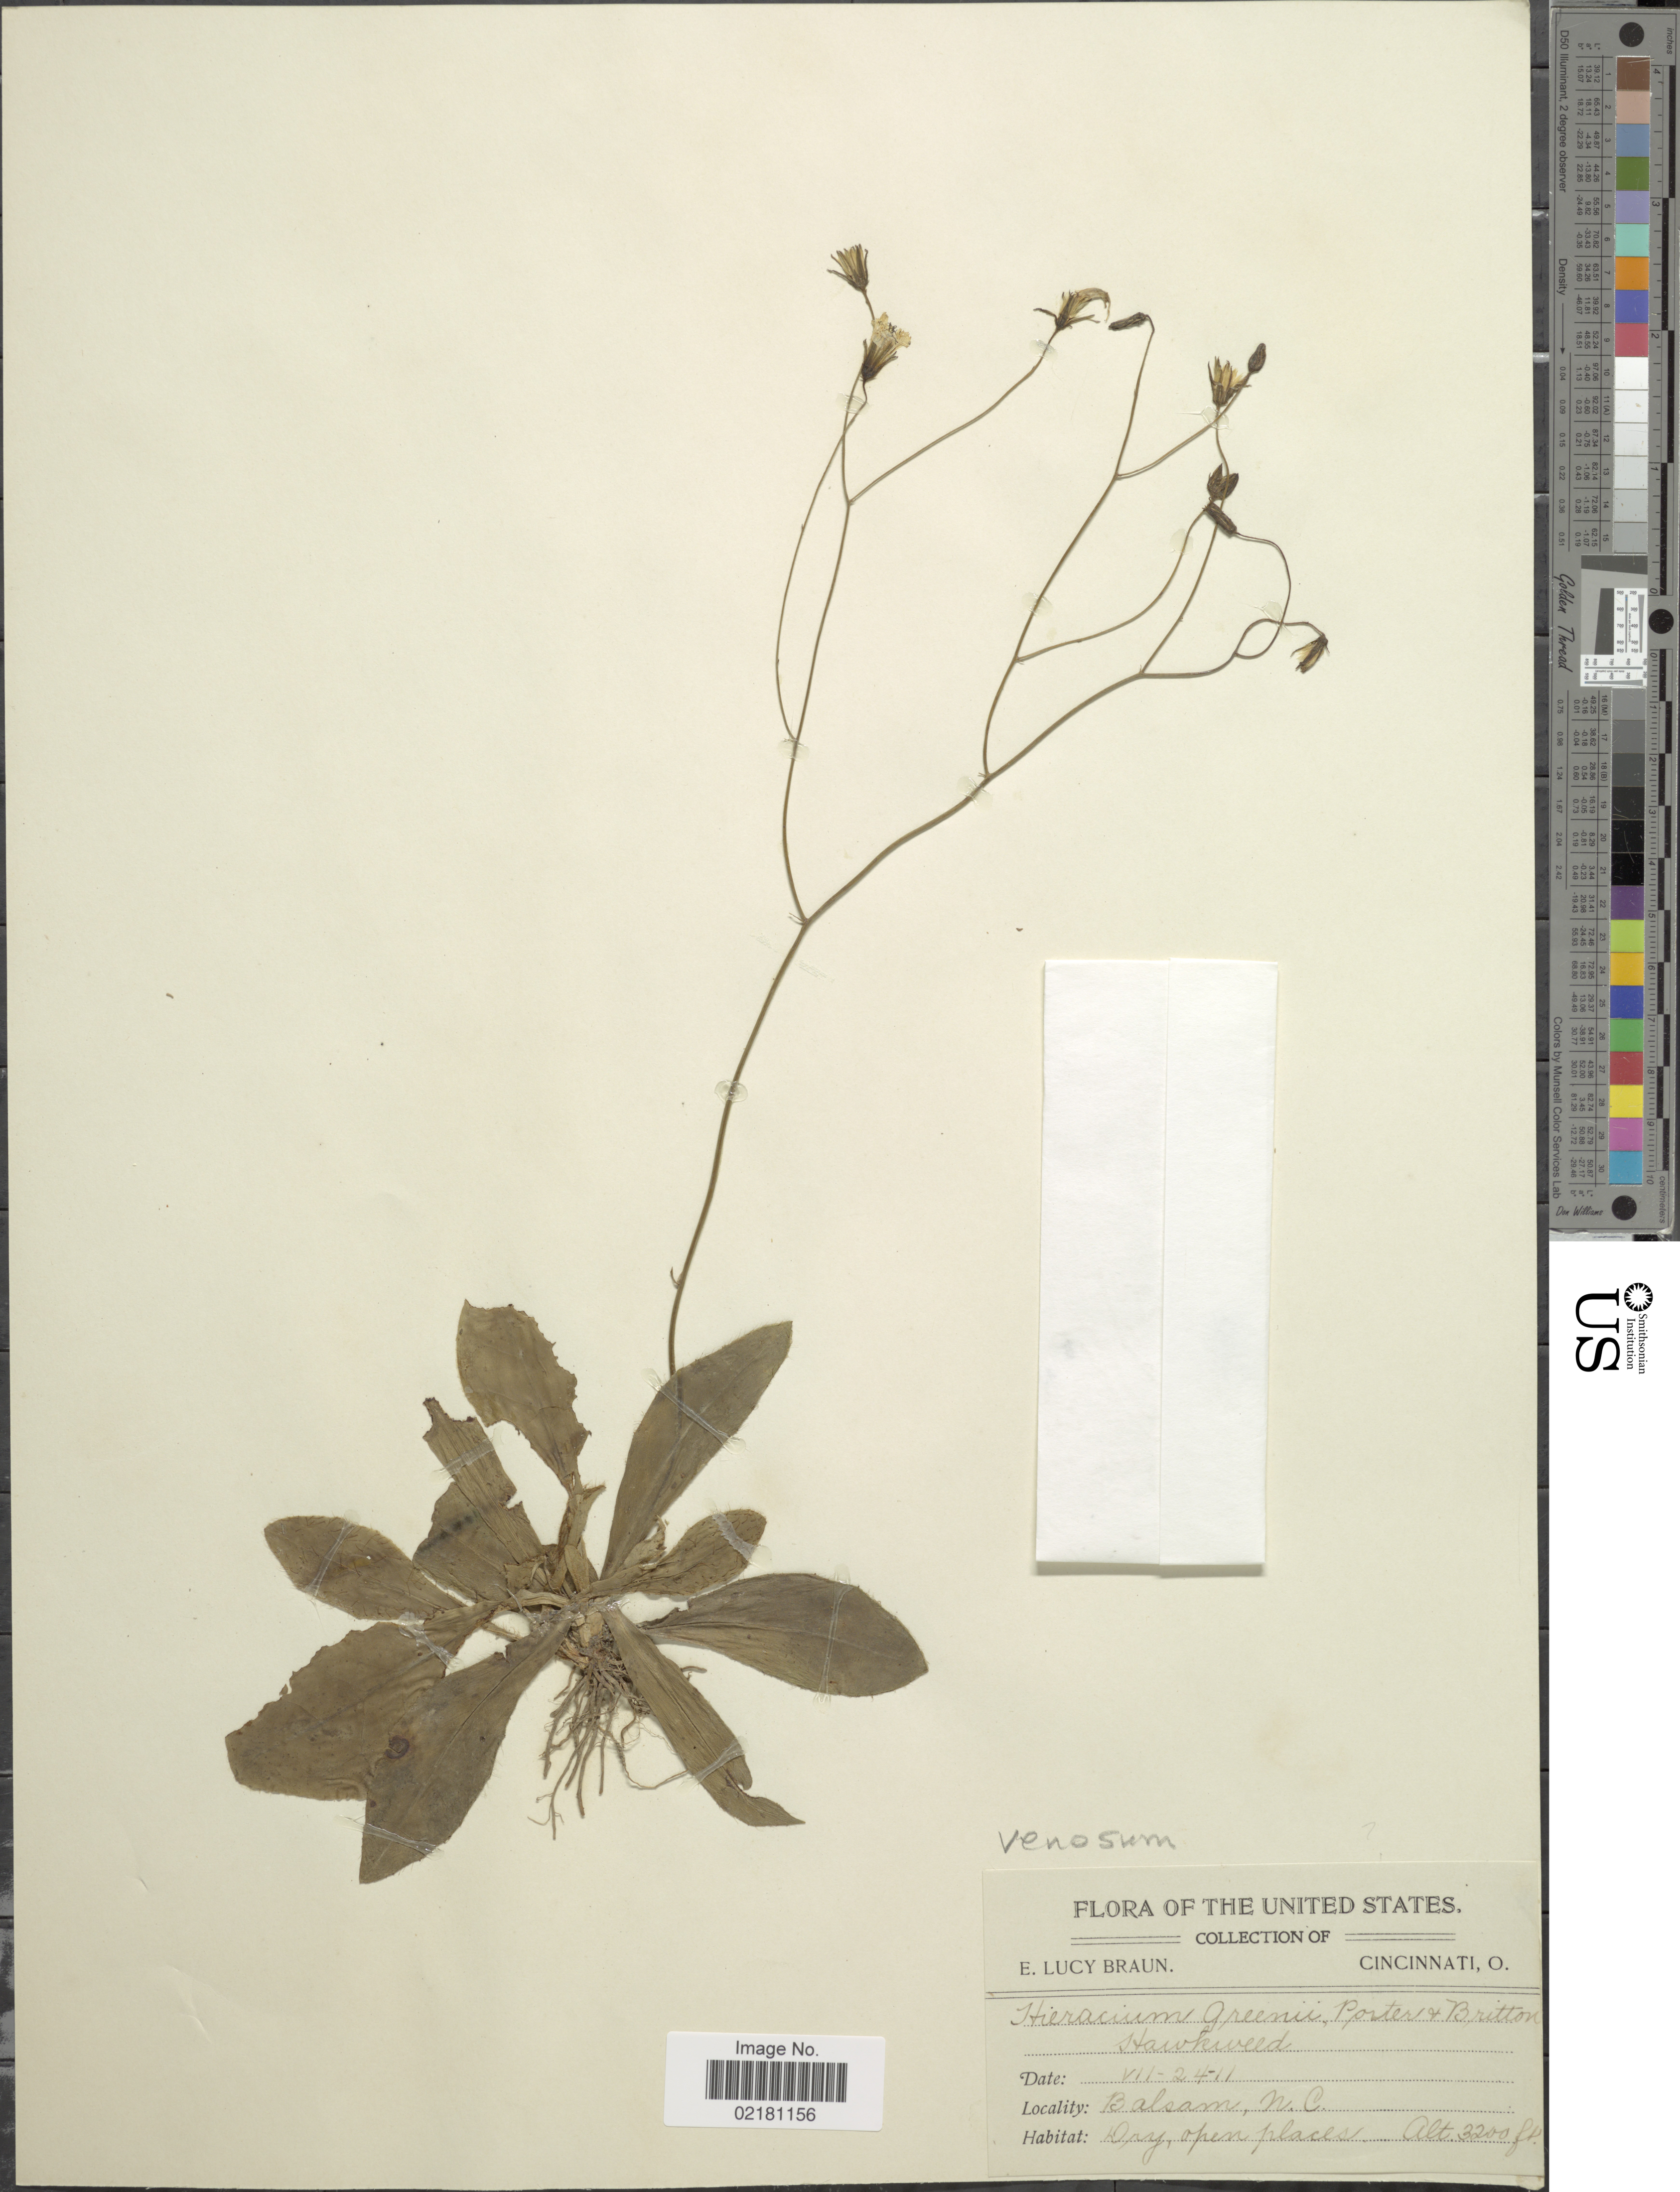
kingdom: Plantae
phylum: Tracheophyta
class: Magnoliopsida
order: Asterales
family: Asteraceae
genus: Hieracium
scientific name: Hieracium venosum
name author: L.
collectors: E. L. Braun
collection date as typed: Transcribed d/m/y: 24/7/11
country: United States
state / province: North Carolina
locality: Balsam, N.C.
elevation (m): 975